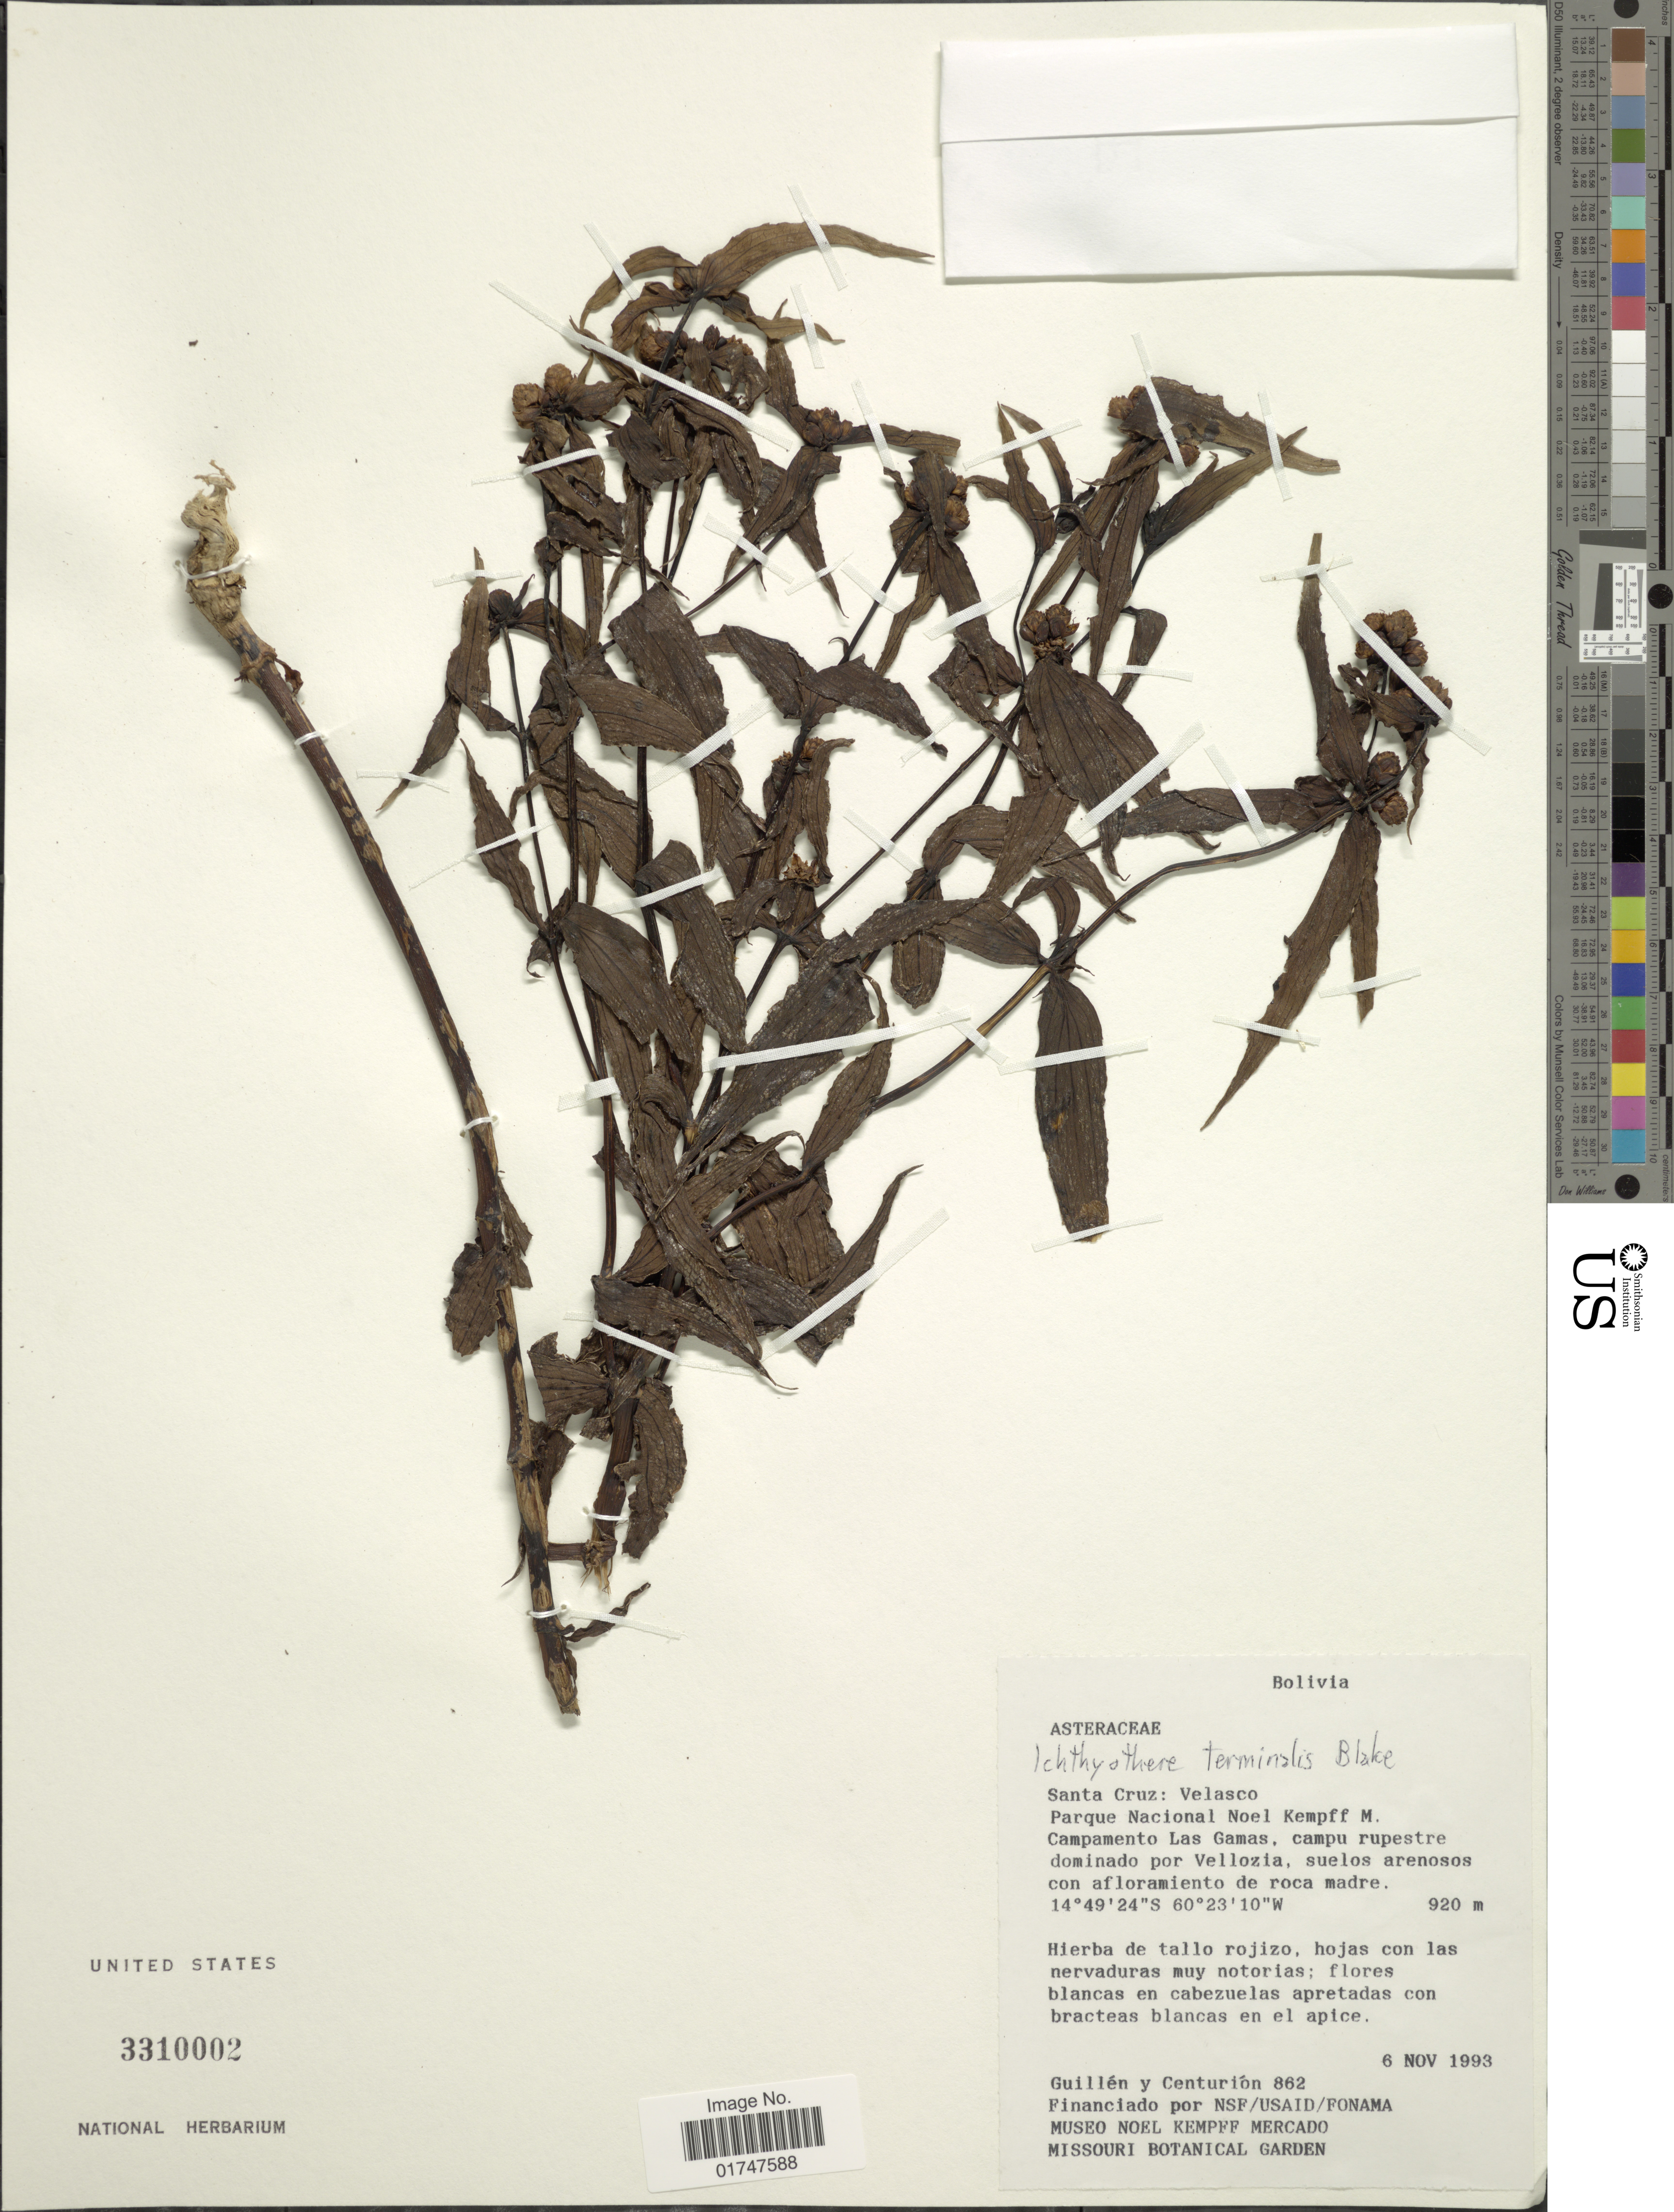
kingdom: Plantae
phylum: Tracheophyta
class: Magnoliopsida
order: Asterales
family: Asteraceae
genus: Ichthyothere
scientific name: Ichthyothere terminalis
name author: (Spreng.) S.F. Blake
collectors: -- Guillen & Centurion, --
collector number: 862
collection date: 1993-11-06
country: Bolivia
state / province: Santa Cruz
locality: Santa Cruz: Velasco. Parque Nacional Noel Kempff M. Campamento Las Gamas, campu rupestre dominado por Vellozia, suelos arenosos con afloramiento de roca madre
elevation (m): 920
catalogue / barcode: US 3310002